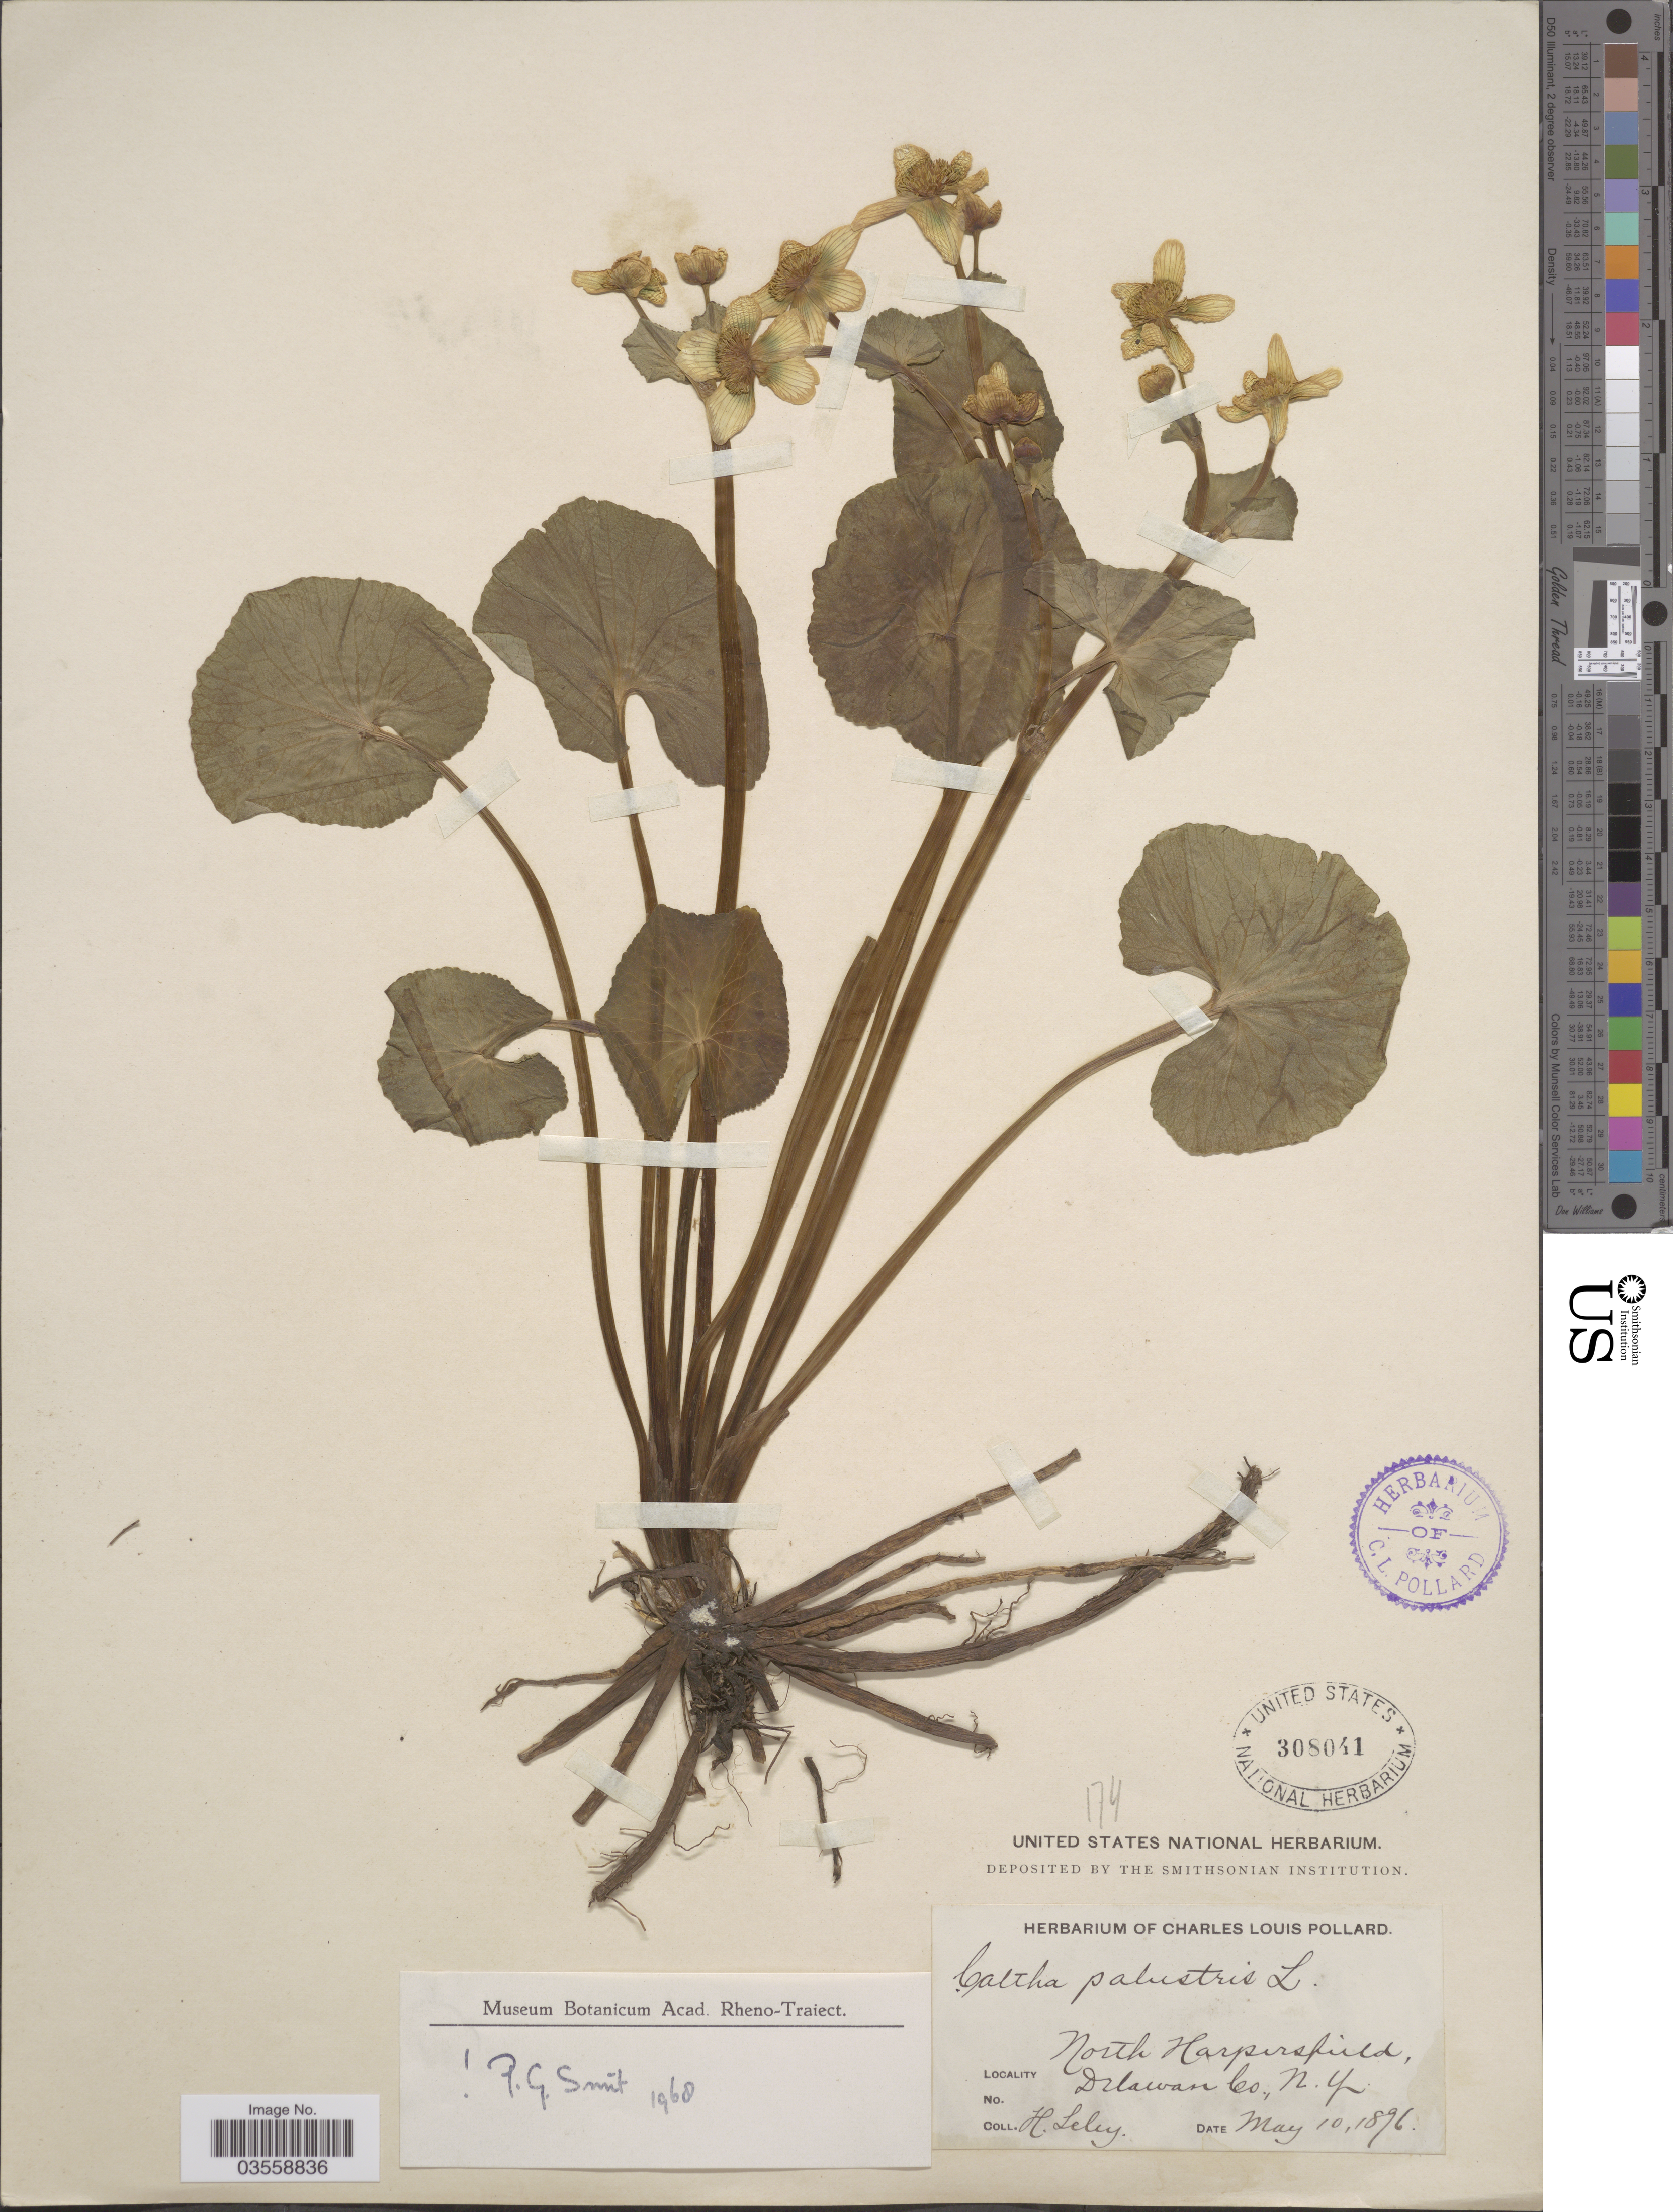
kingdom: Plantae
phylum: Tracheophyta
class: Magnoliopsida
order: Ranunculales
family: Ranunculaceae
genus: Caltha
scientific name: Caltha palustris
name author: L.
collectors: H. Leley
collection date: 1896-05-10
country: United States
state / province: New York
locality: North Harpersfield, Delaware Co.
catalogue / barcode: US 308041